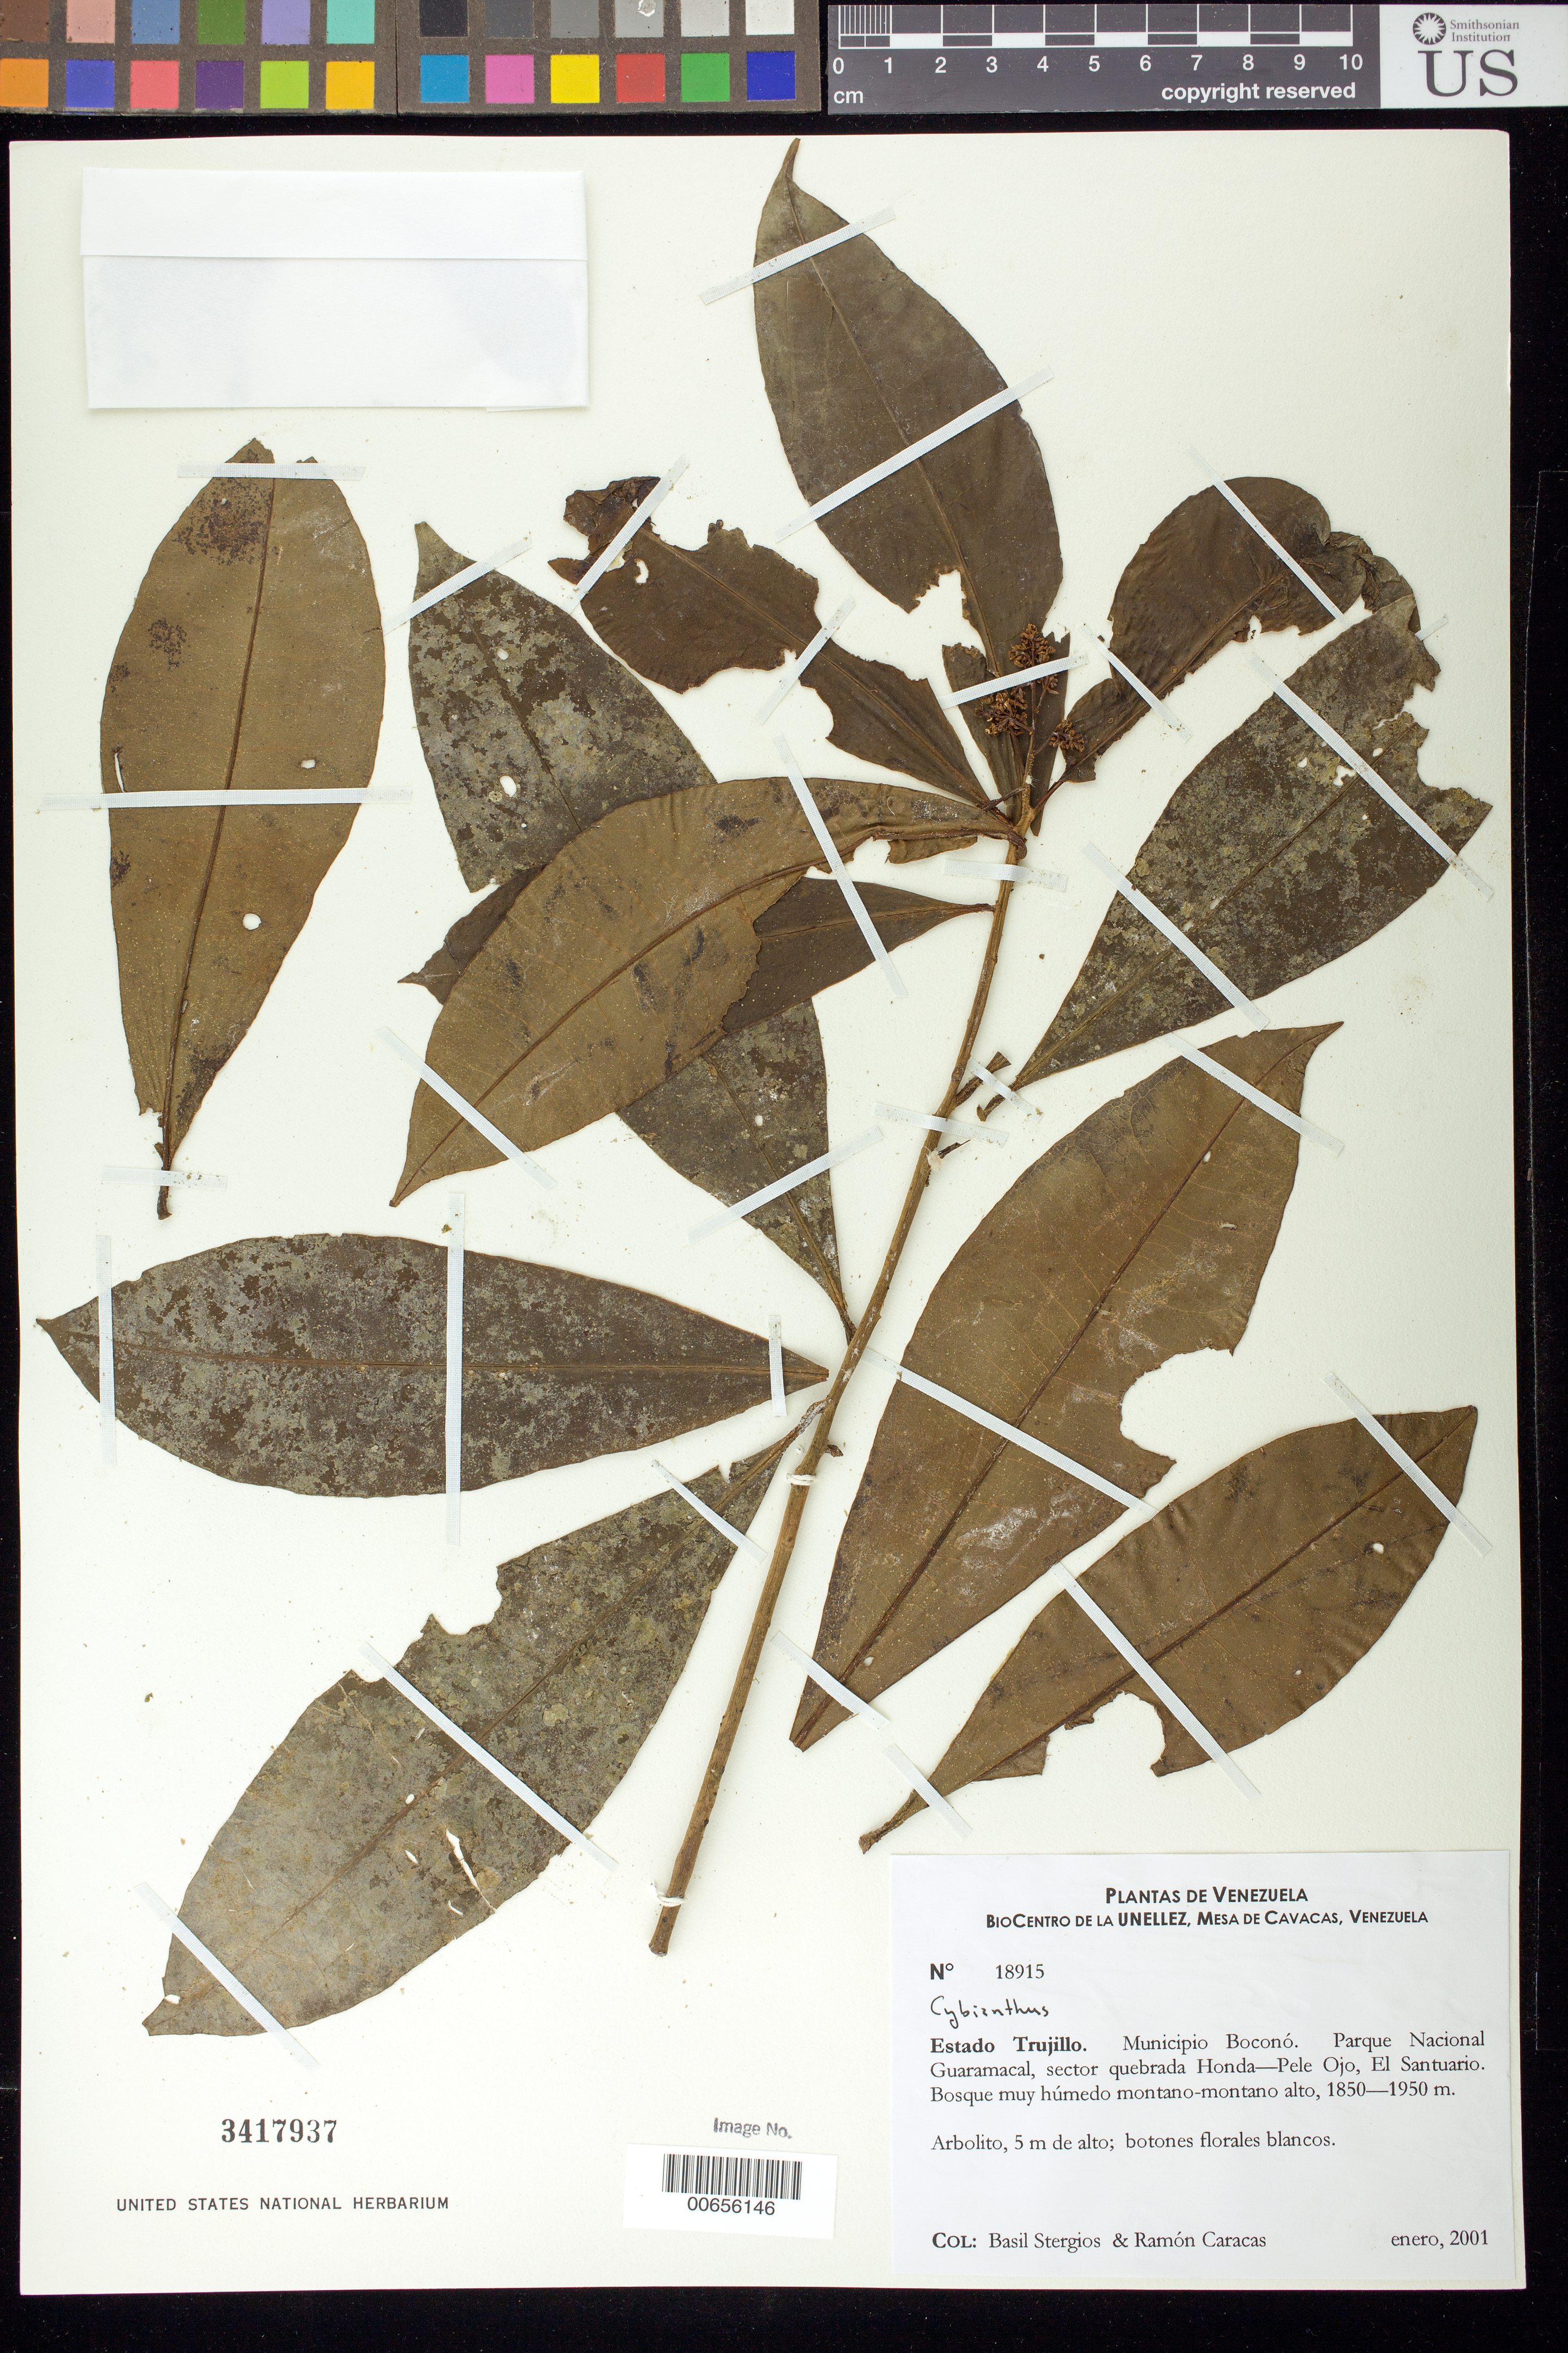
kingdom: Plantae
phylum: Tracheophyta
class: Magnoliopsida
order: Ericales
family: Primulaceae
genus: Cybianthus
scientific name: Cybianthus sp.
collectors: B. G. Stergios & R. Caracas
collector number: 18915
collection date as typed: Jan 2001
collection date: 2001-01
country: Venezuela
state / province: Trujillo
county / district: Boconó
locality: Parque Nacional Guaramacal, sector quebrada Honda-Pele Ojo, El Santuario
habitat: Bosque muy húmedo montano-montano alto.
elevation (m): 1850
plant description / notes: FTG, PORT, US, VEN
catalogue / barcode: US 3417937